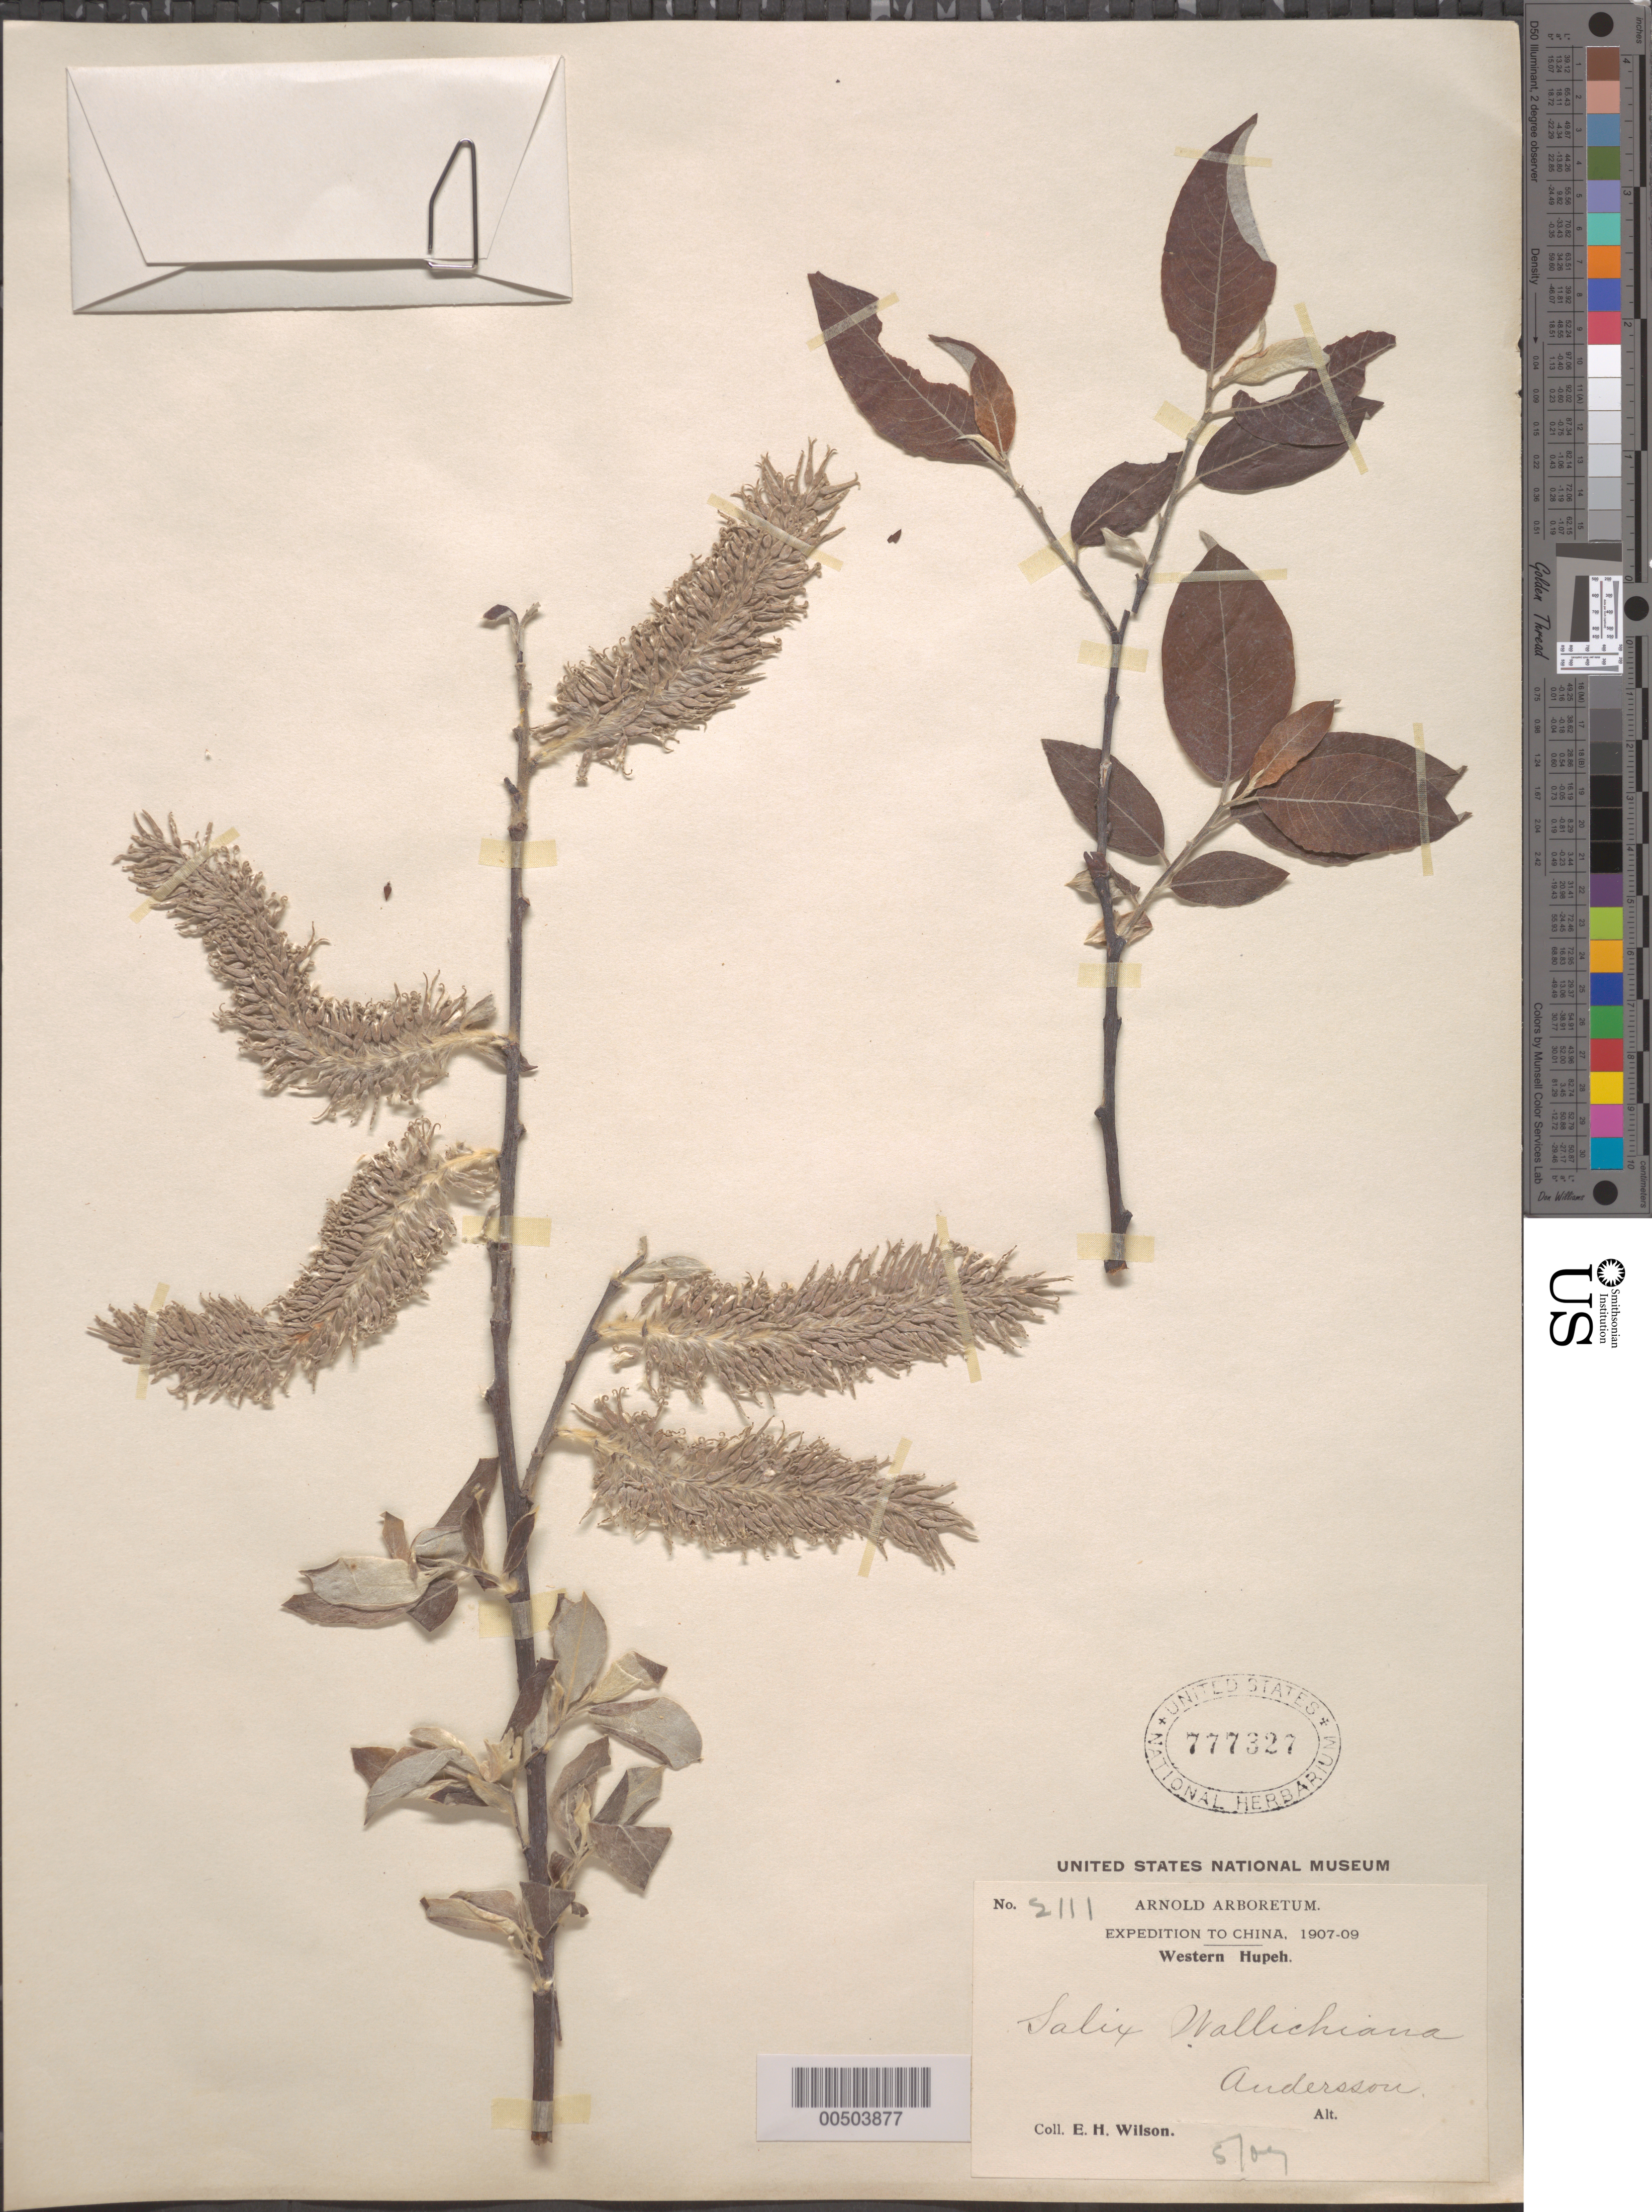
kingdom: Plantae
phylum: Tracheophyta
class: Magnoliopsida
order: Malpighiales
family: Salicaceae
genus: Salix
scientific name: Salix wallichiana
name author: Andersson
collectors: E. H. Wilson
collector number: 2111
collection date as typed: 1907 to -- --- 1909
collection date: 1907/1909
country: China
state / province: Hubei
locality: Western Hupeh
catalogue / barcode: US 777327